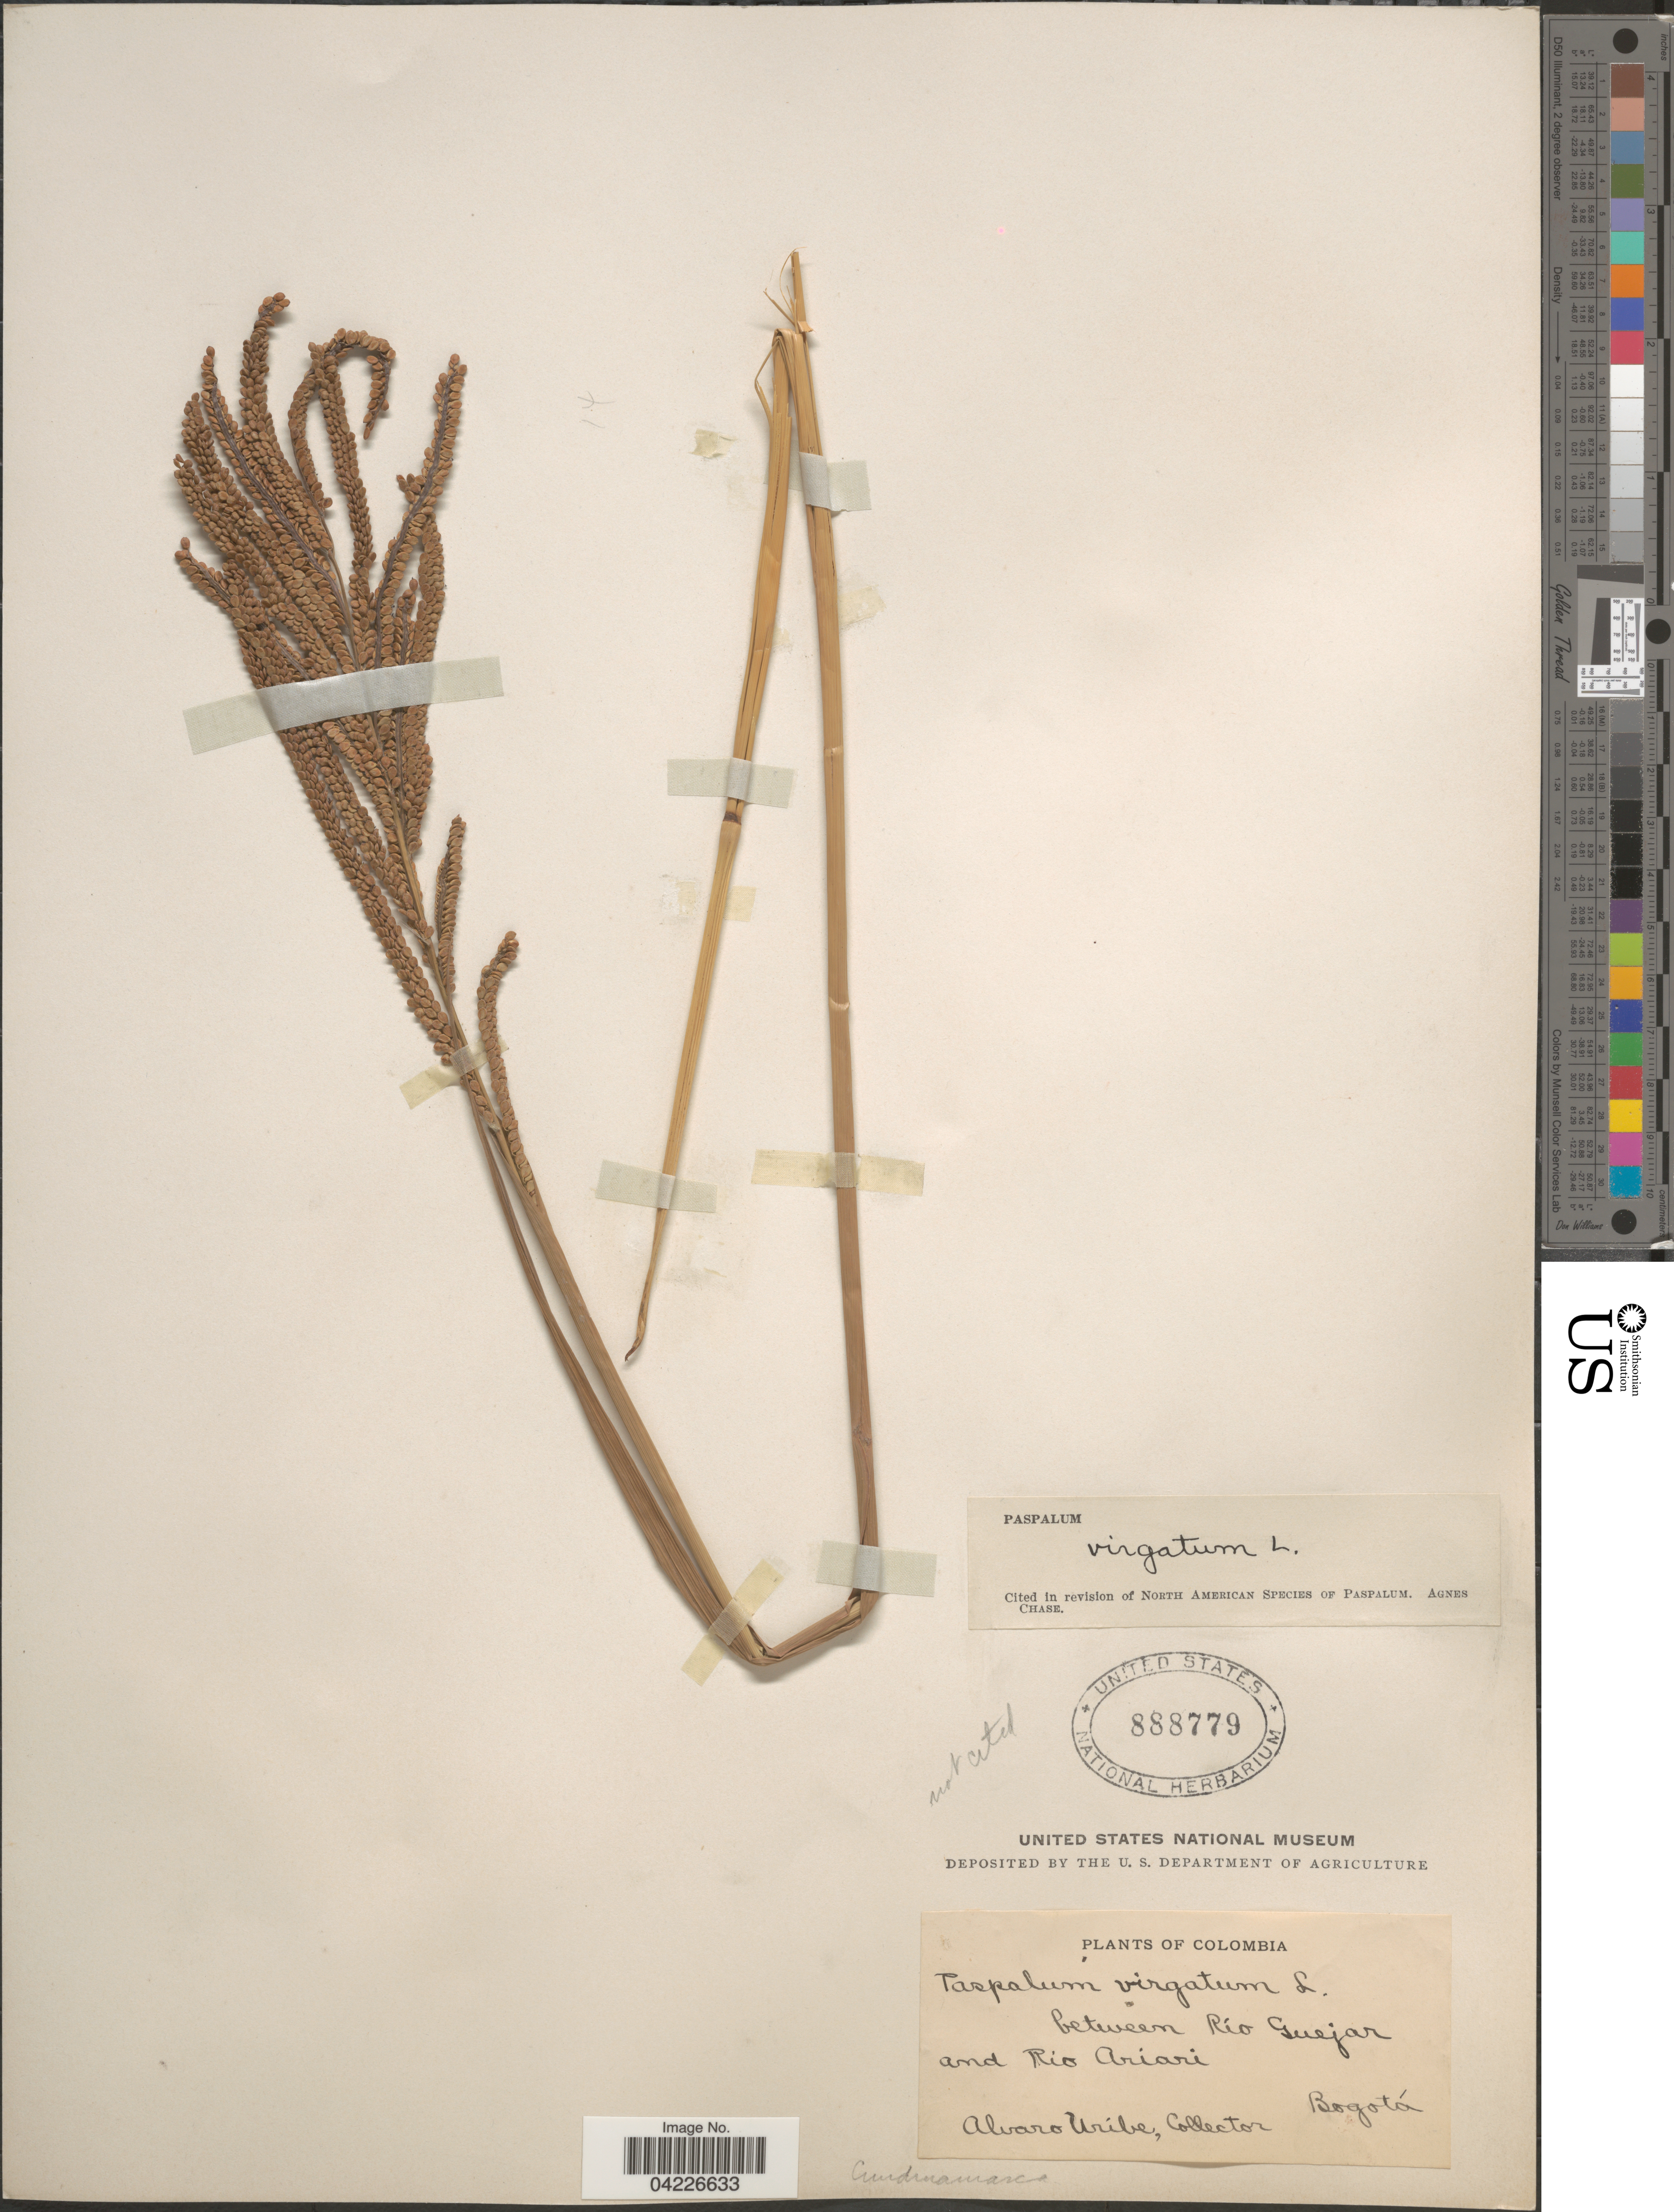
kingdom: Plantae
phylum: Tracheophyta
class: Liliopsida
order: Poales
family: Poaceae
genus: Paspalum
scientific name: Paspalum virgatum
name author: L.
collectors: A. Uribe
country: Colombia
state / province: Cundinamarca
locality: Between Rio Guejar and Rio Ariari. Bogotá.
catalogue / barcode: US 888779